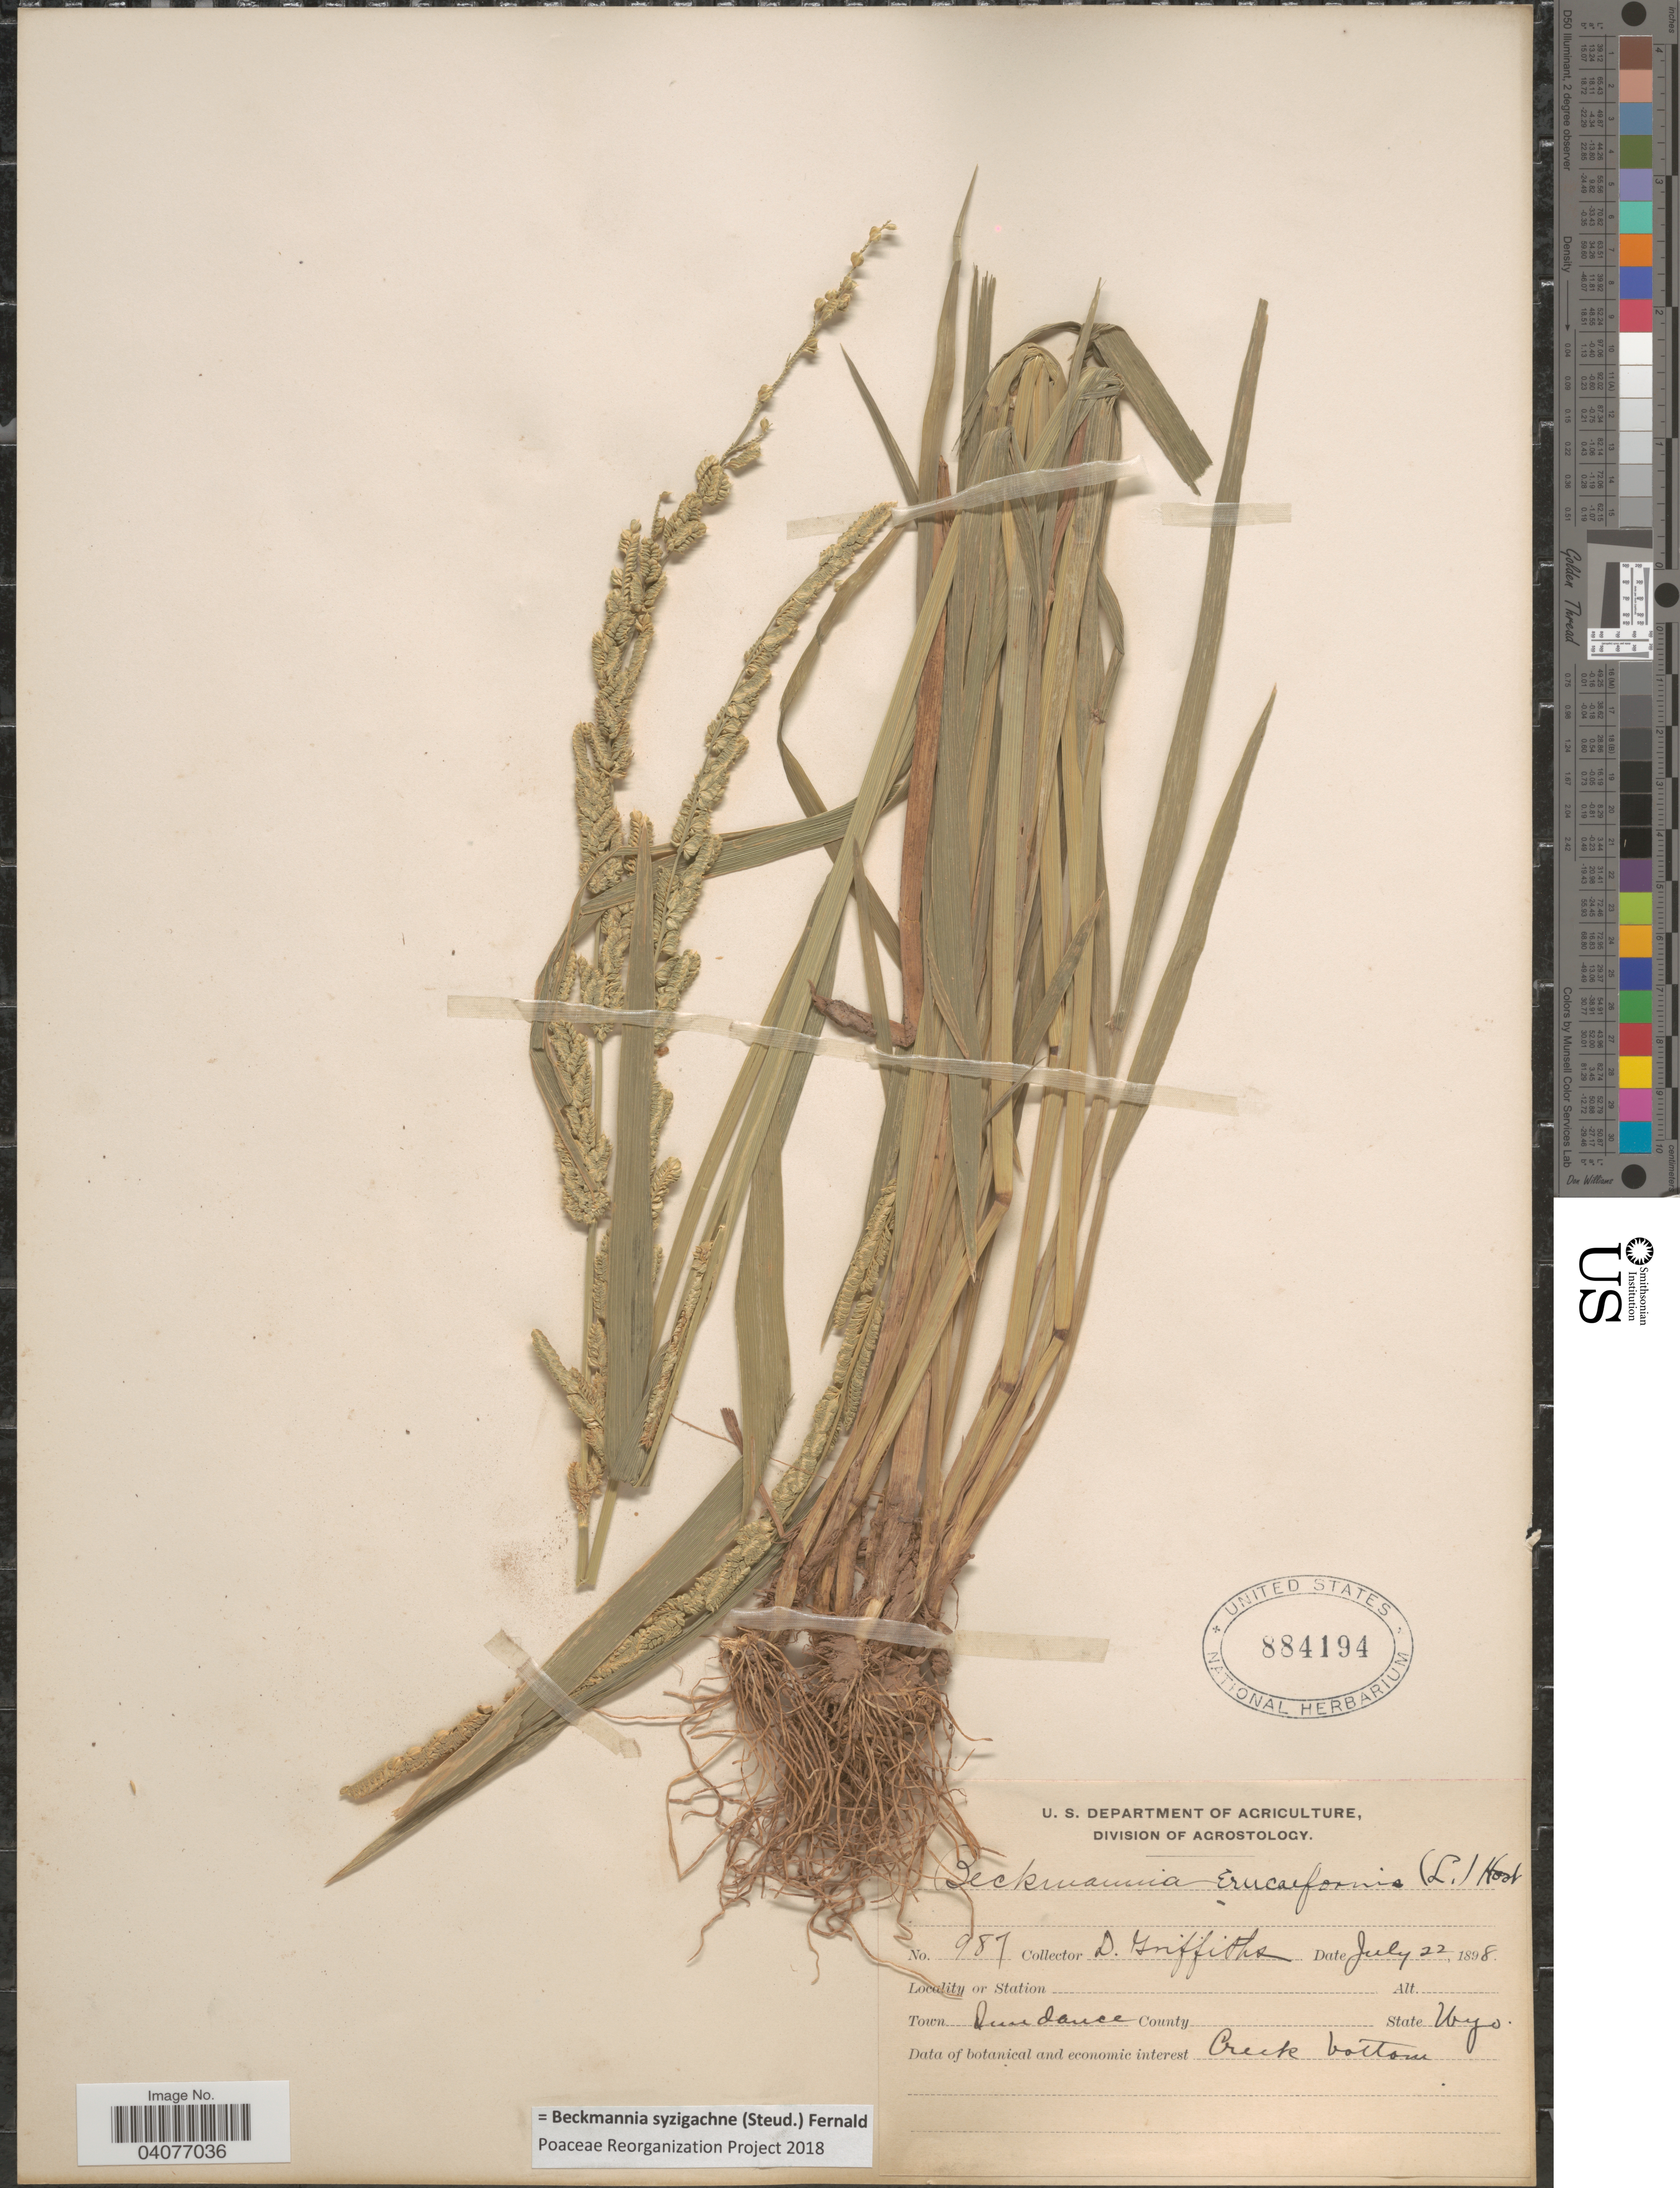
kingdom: Plantae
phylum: Tracheophyta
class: Liliopsida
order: Poales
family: Poaceae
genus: Beckmannia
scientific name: Beckmannia syzigachne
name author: (Steud.) Fernald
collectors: D. Griffiths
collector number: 987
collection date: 1898-07-22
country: United States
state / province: Wyoming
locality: Town Sundance. Creek bottom.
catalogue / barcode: US 884194